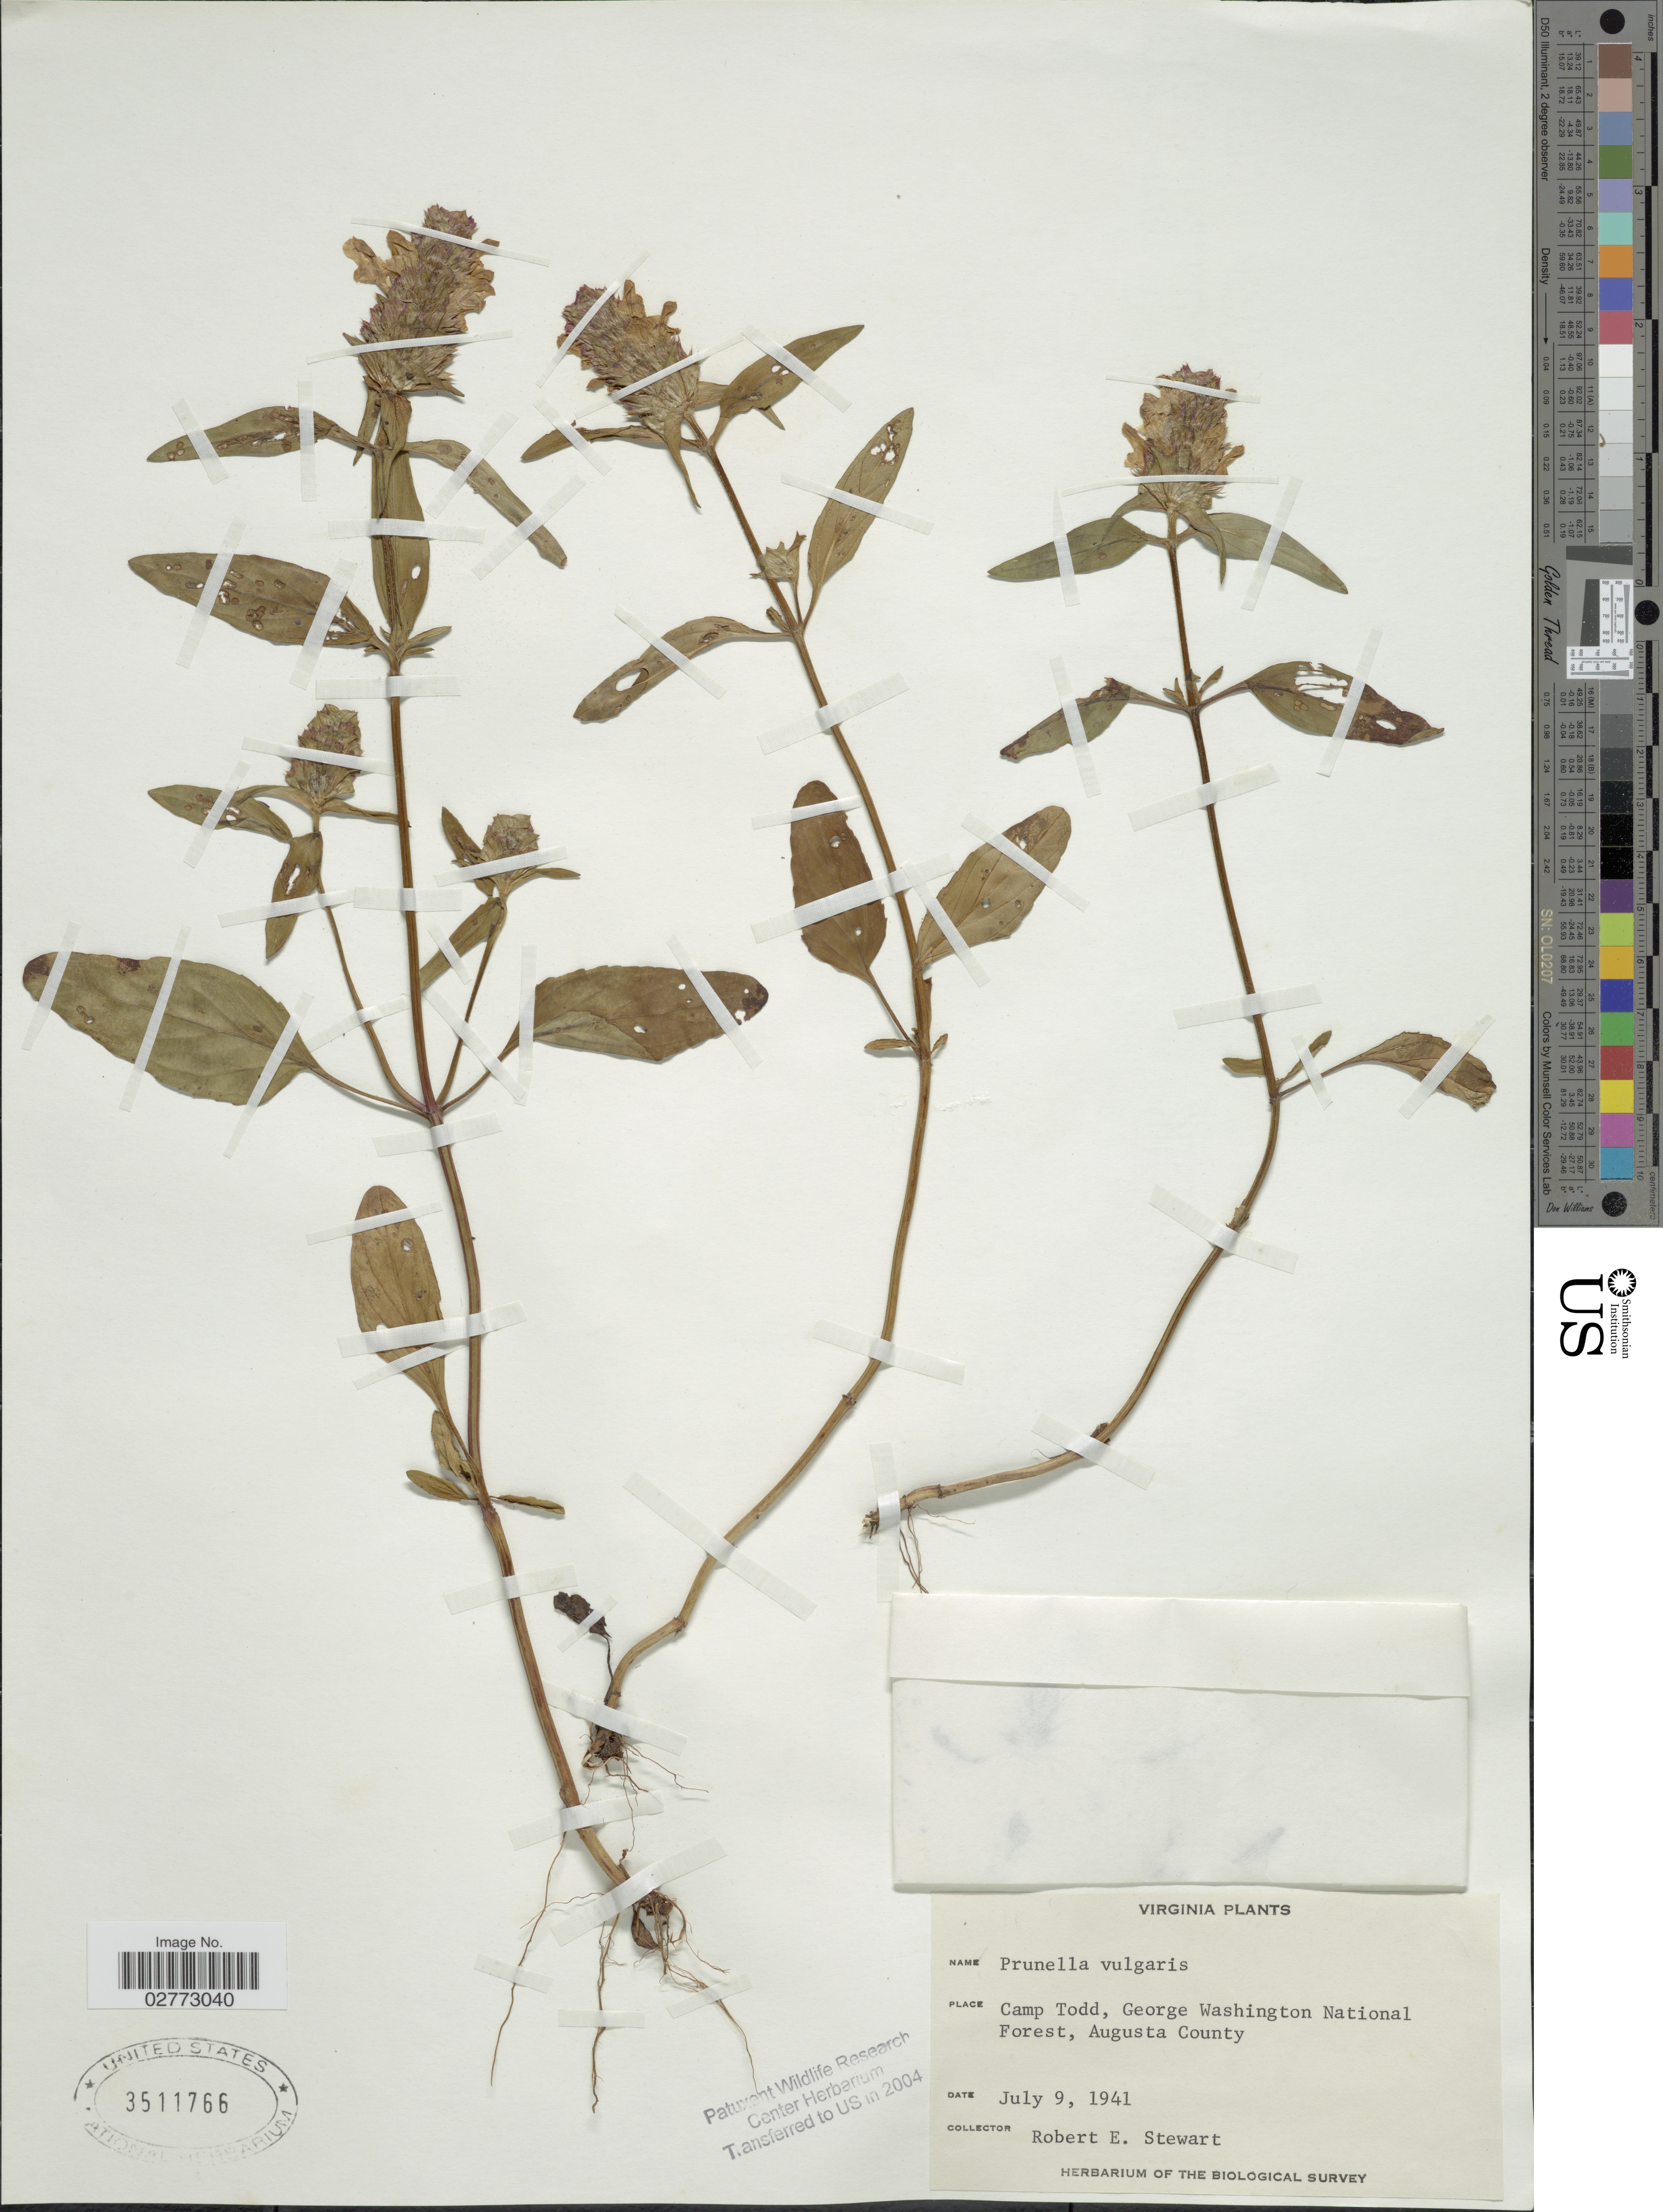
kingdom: Plantae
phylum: Tracheophyta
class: Magnoliopsida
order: Lamiales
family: Lamiaceae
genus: Prunella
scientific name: Prunella vulgaris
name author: L.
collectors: R. Stewart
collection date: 1941-07-09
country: United States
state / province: Virginia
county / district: Augusta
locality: Camp Todd, George Washington National Forest, Augusta County.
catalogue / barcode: US 3511766